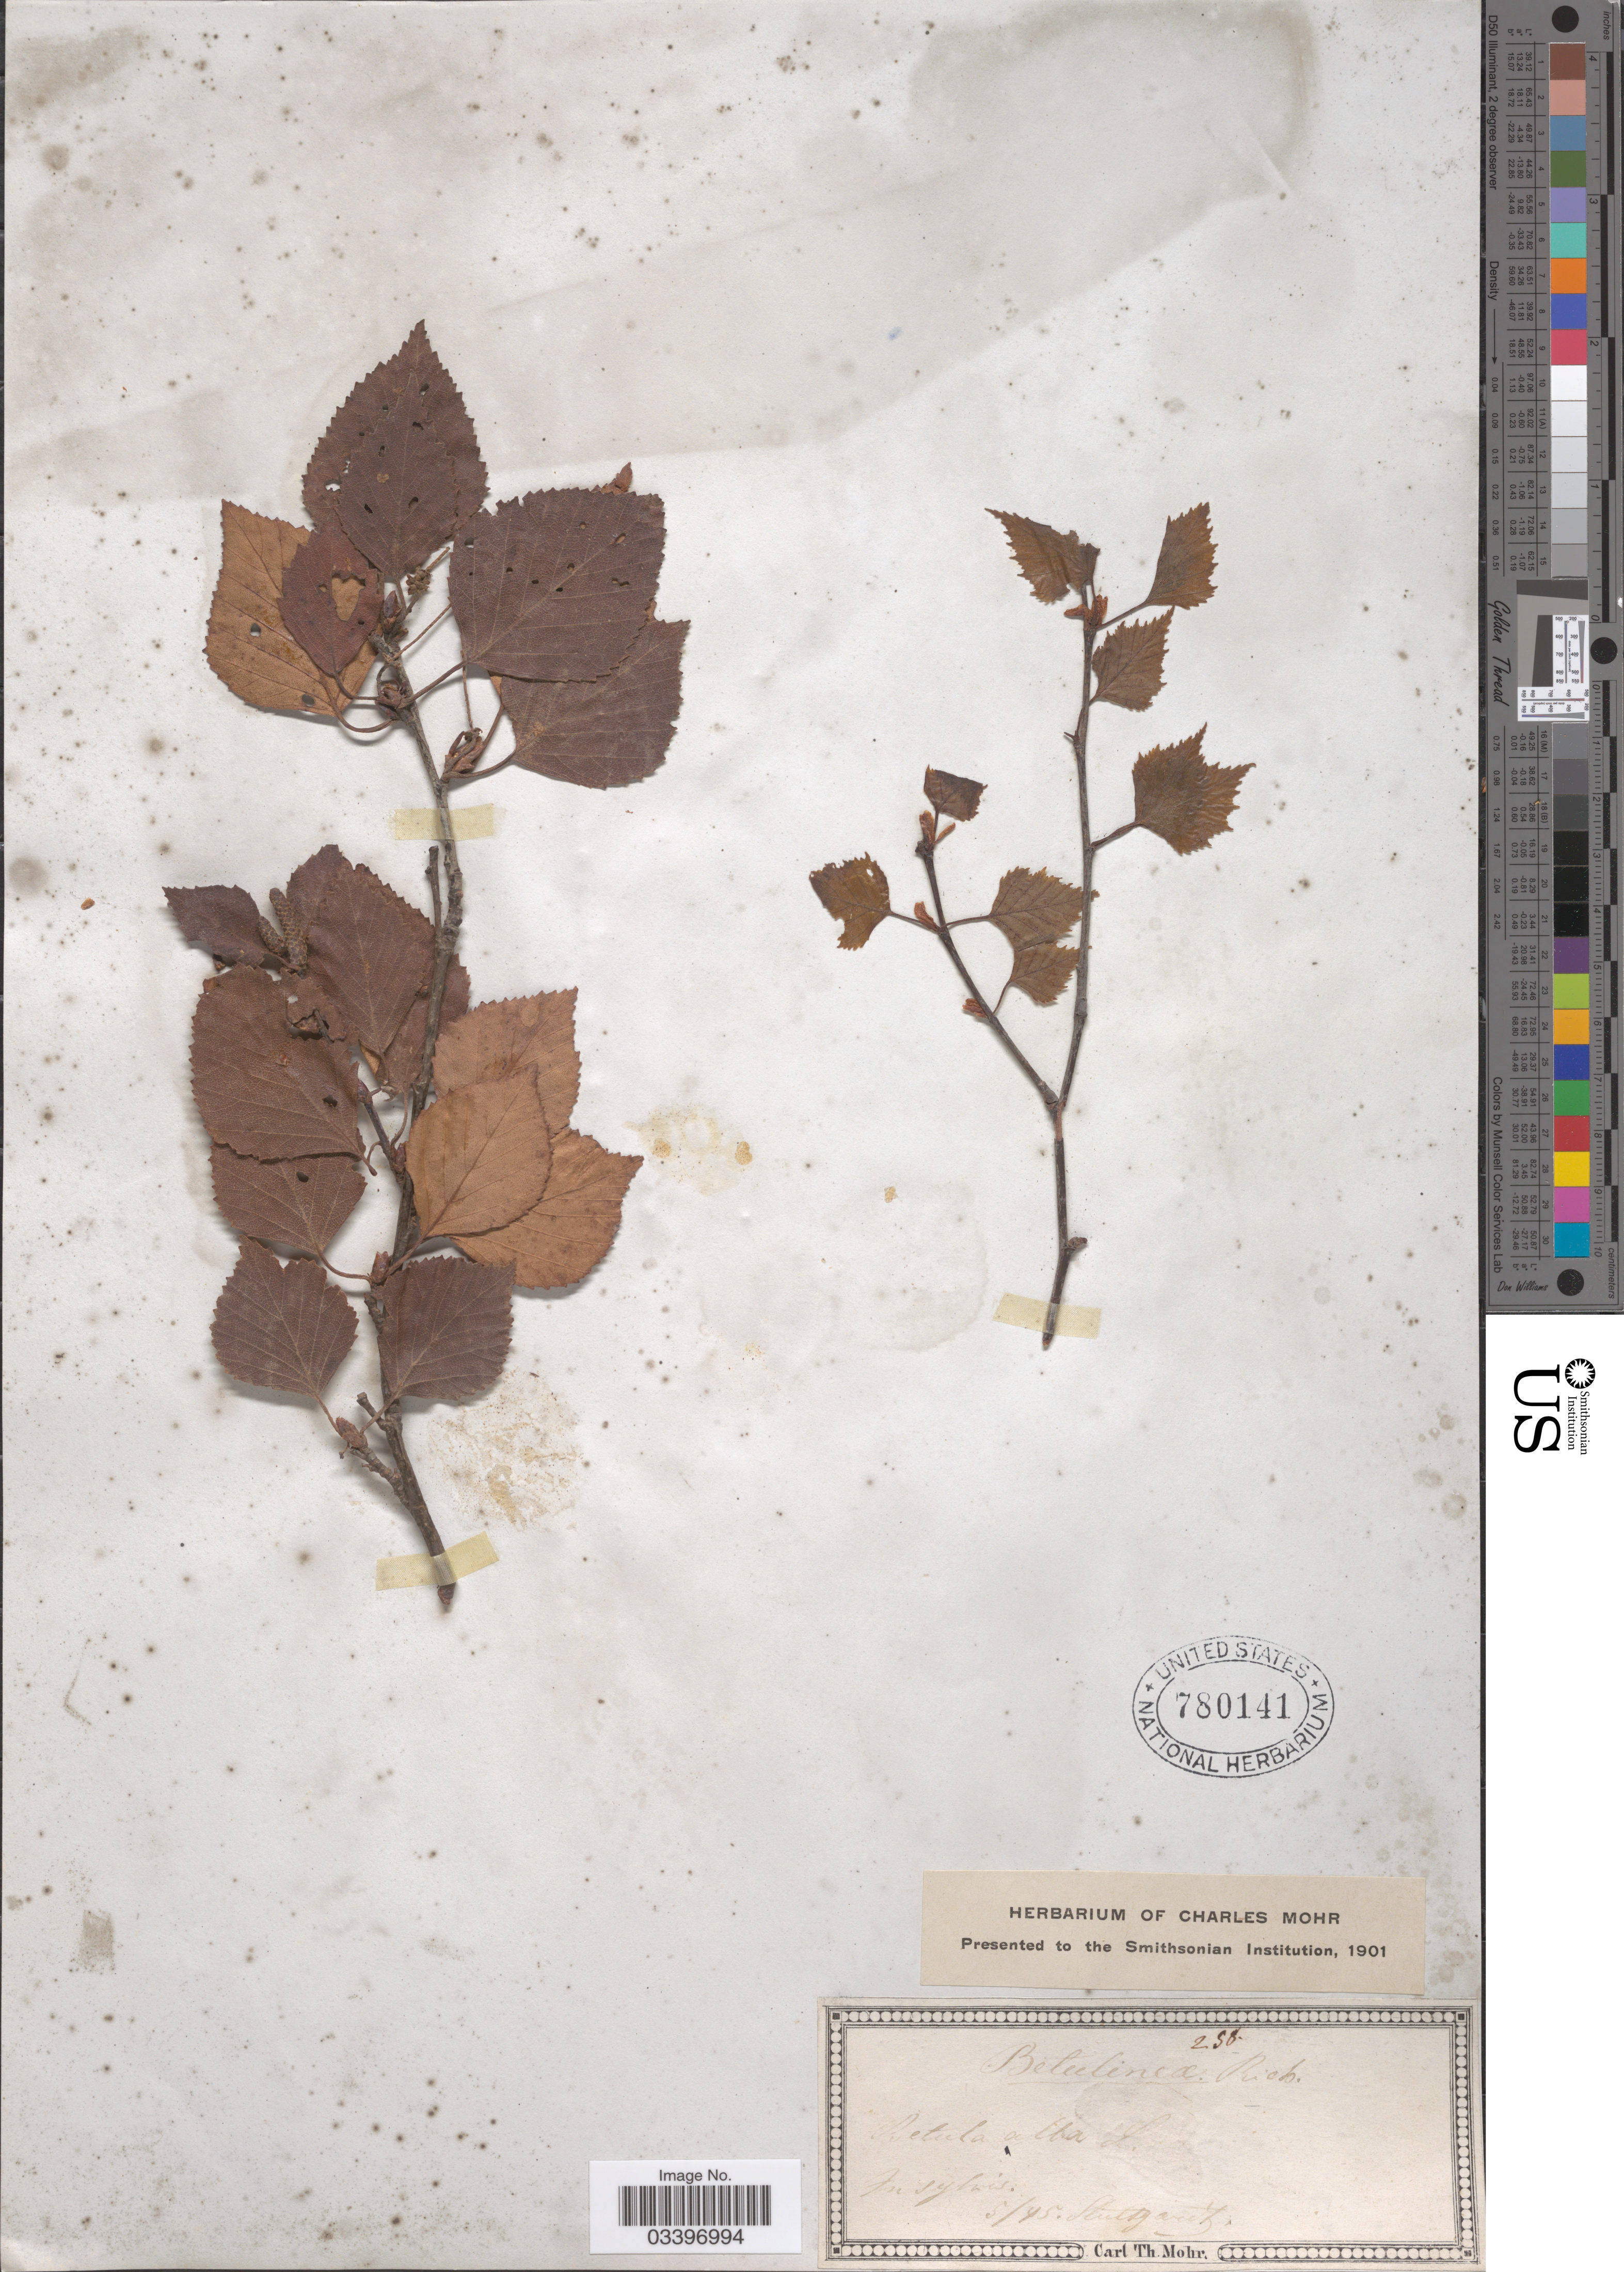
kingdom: Plantae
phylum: Tracheophyta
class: Magnoliopsida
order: Fagales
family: Betulaceae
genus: Betula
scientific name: Betula alba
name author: L.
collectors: C. Mohr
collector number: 258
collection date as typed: Transcribed d/m/y: /5/45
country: Germany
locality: In sylvis. Stuttgardt.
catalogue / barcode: US 780141